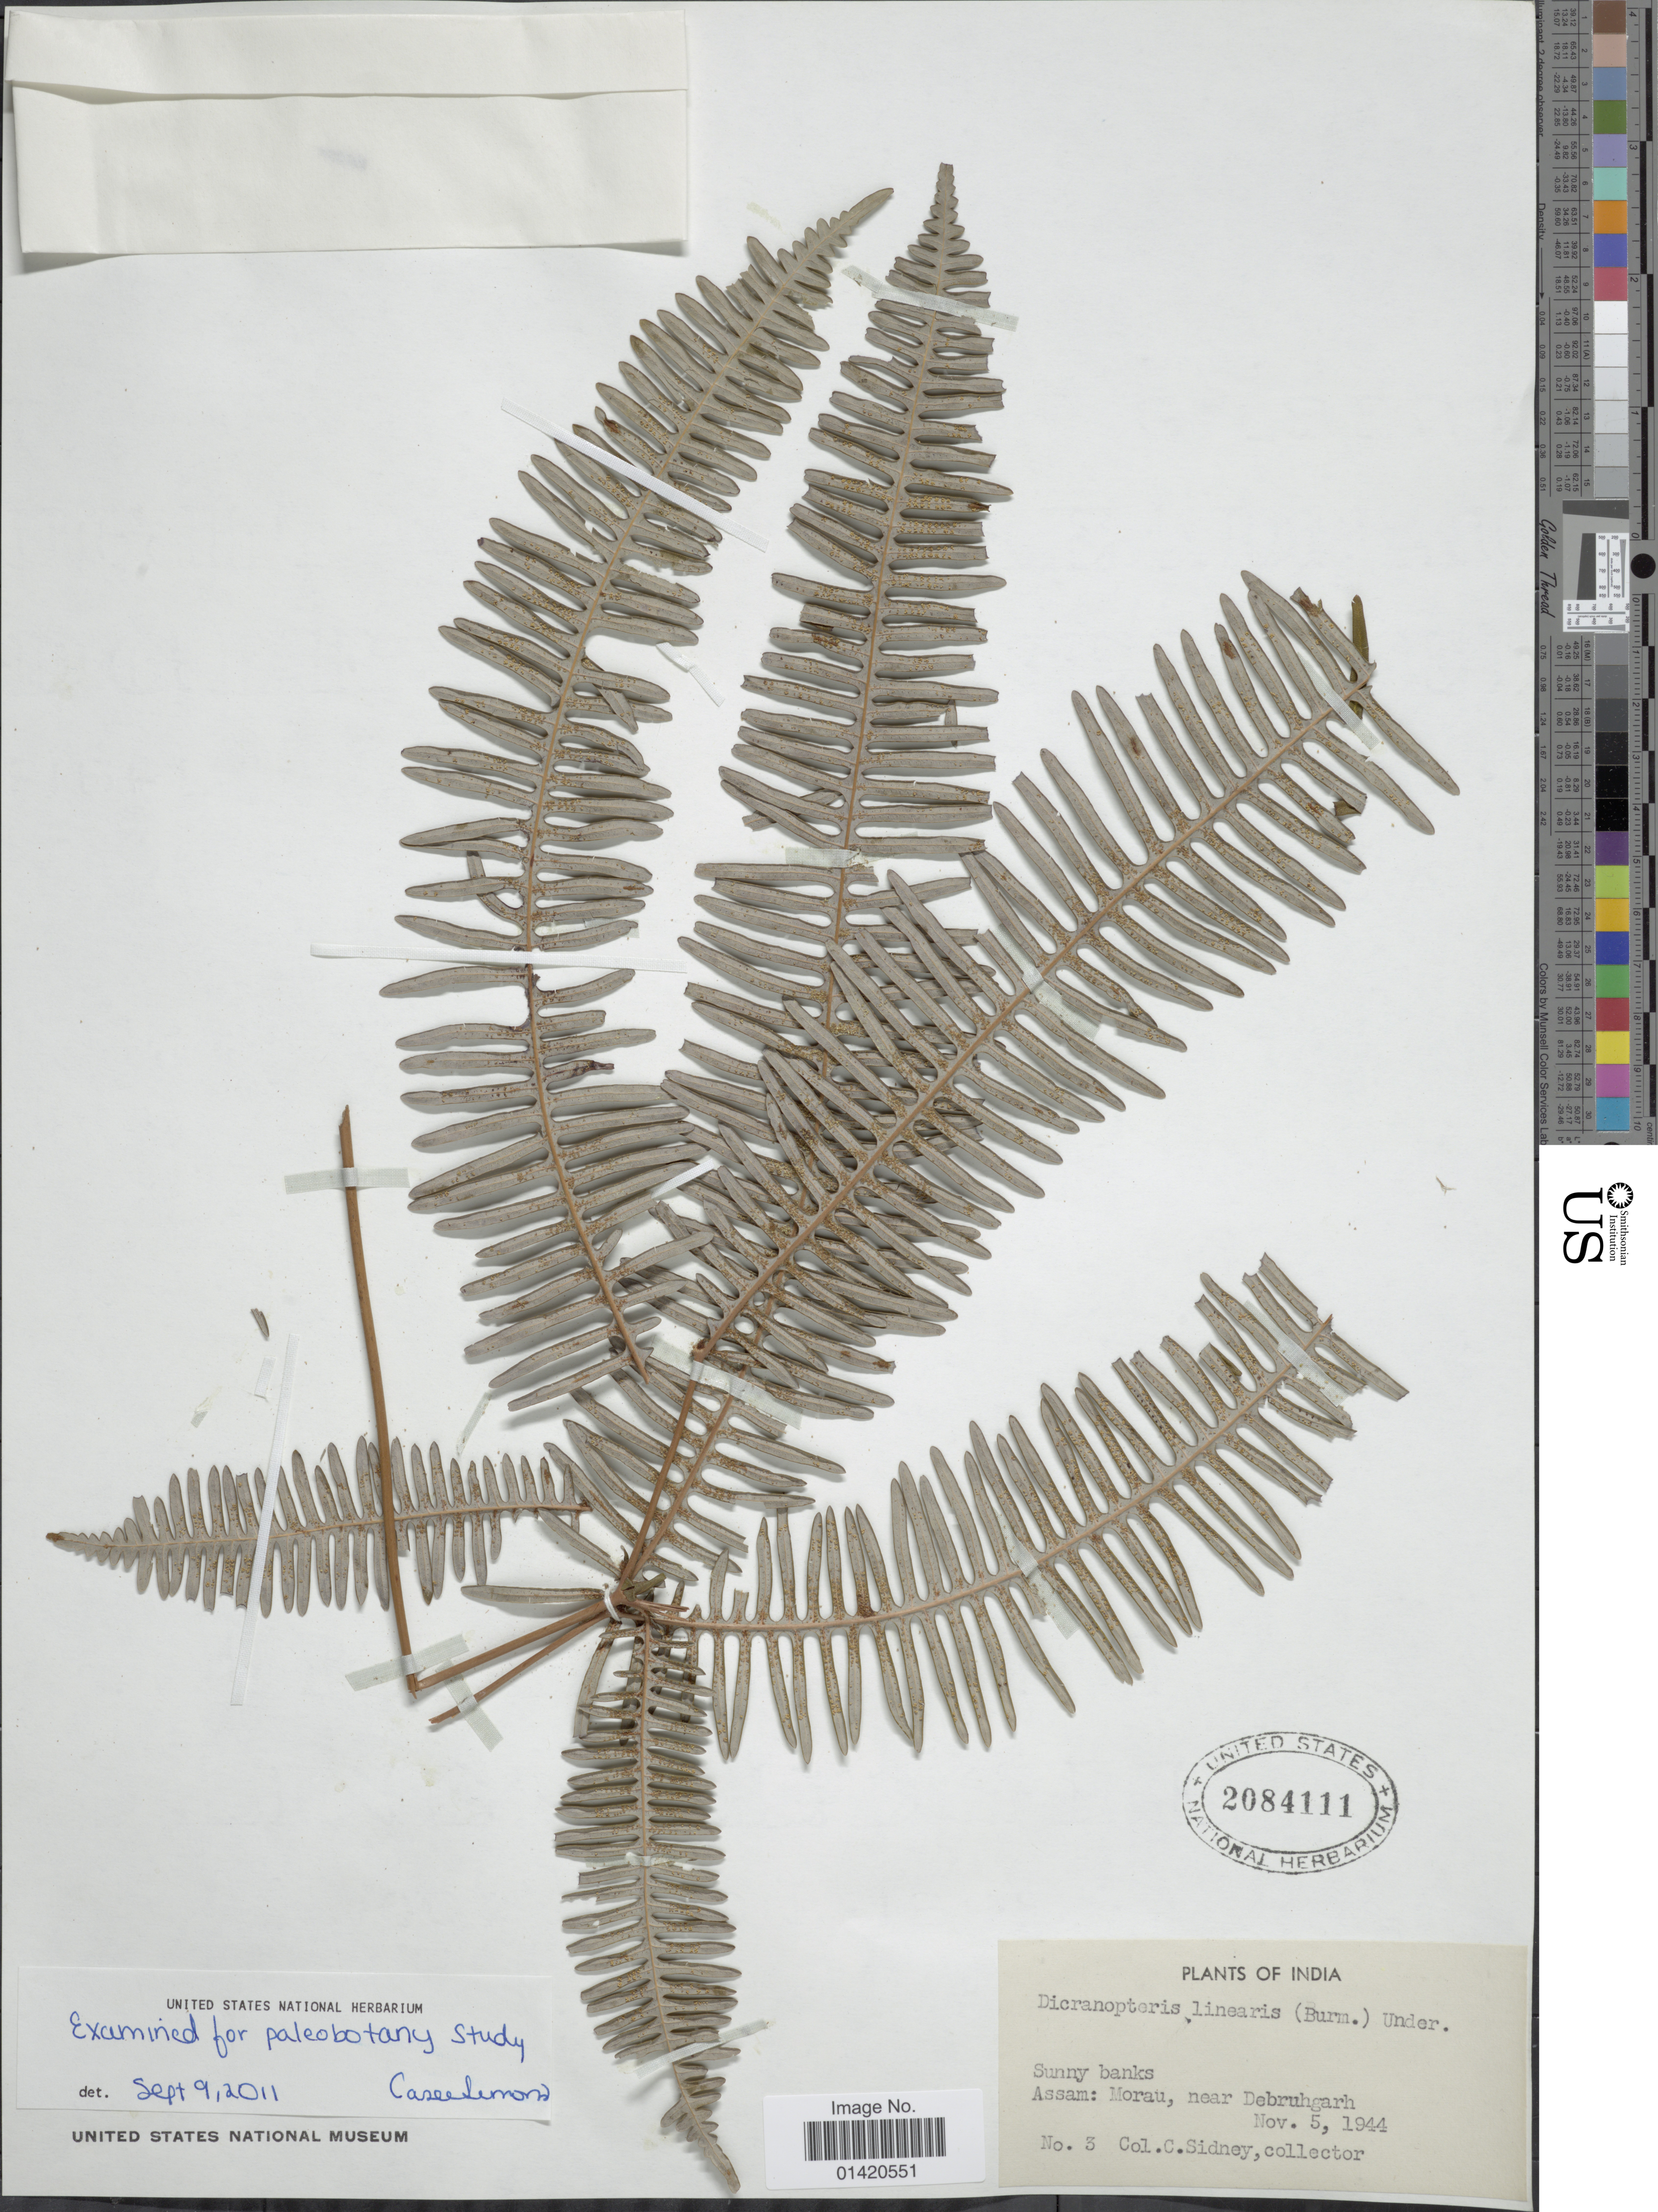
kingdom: Plantae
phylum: Tracheophyta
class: Polypodiopsida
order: Gleicheniales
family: Gleicheniaceae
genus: Dicranopteris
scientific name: Dicranopteris linearis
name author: (Burm. f.) Underw.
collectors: C. Sidney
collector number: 3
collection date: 1944-11-05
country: India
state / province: Assam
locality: Morau, near Debruhgarh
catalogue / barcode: US 2084111